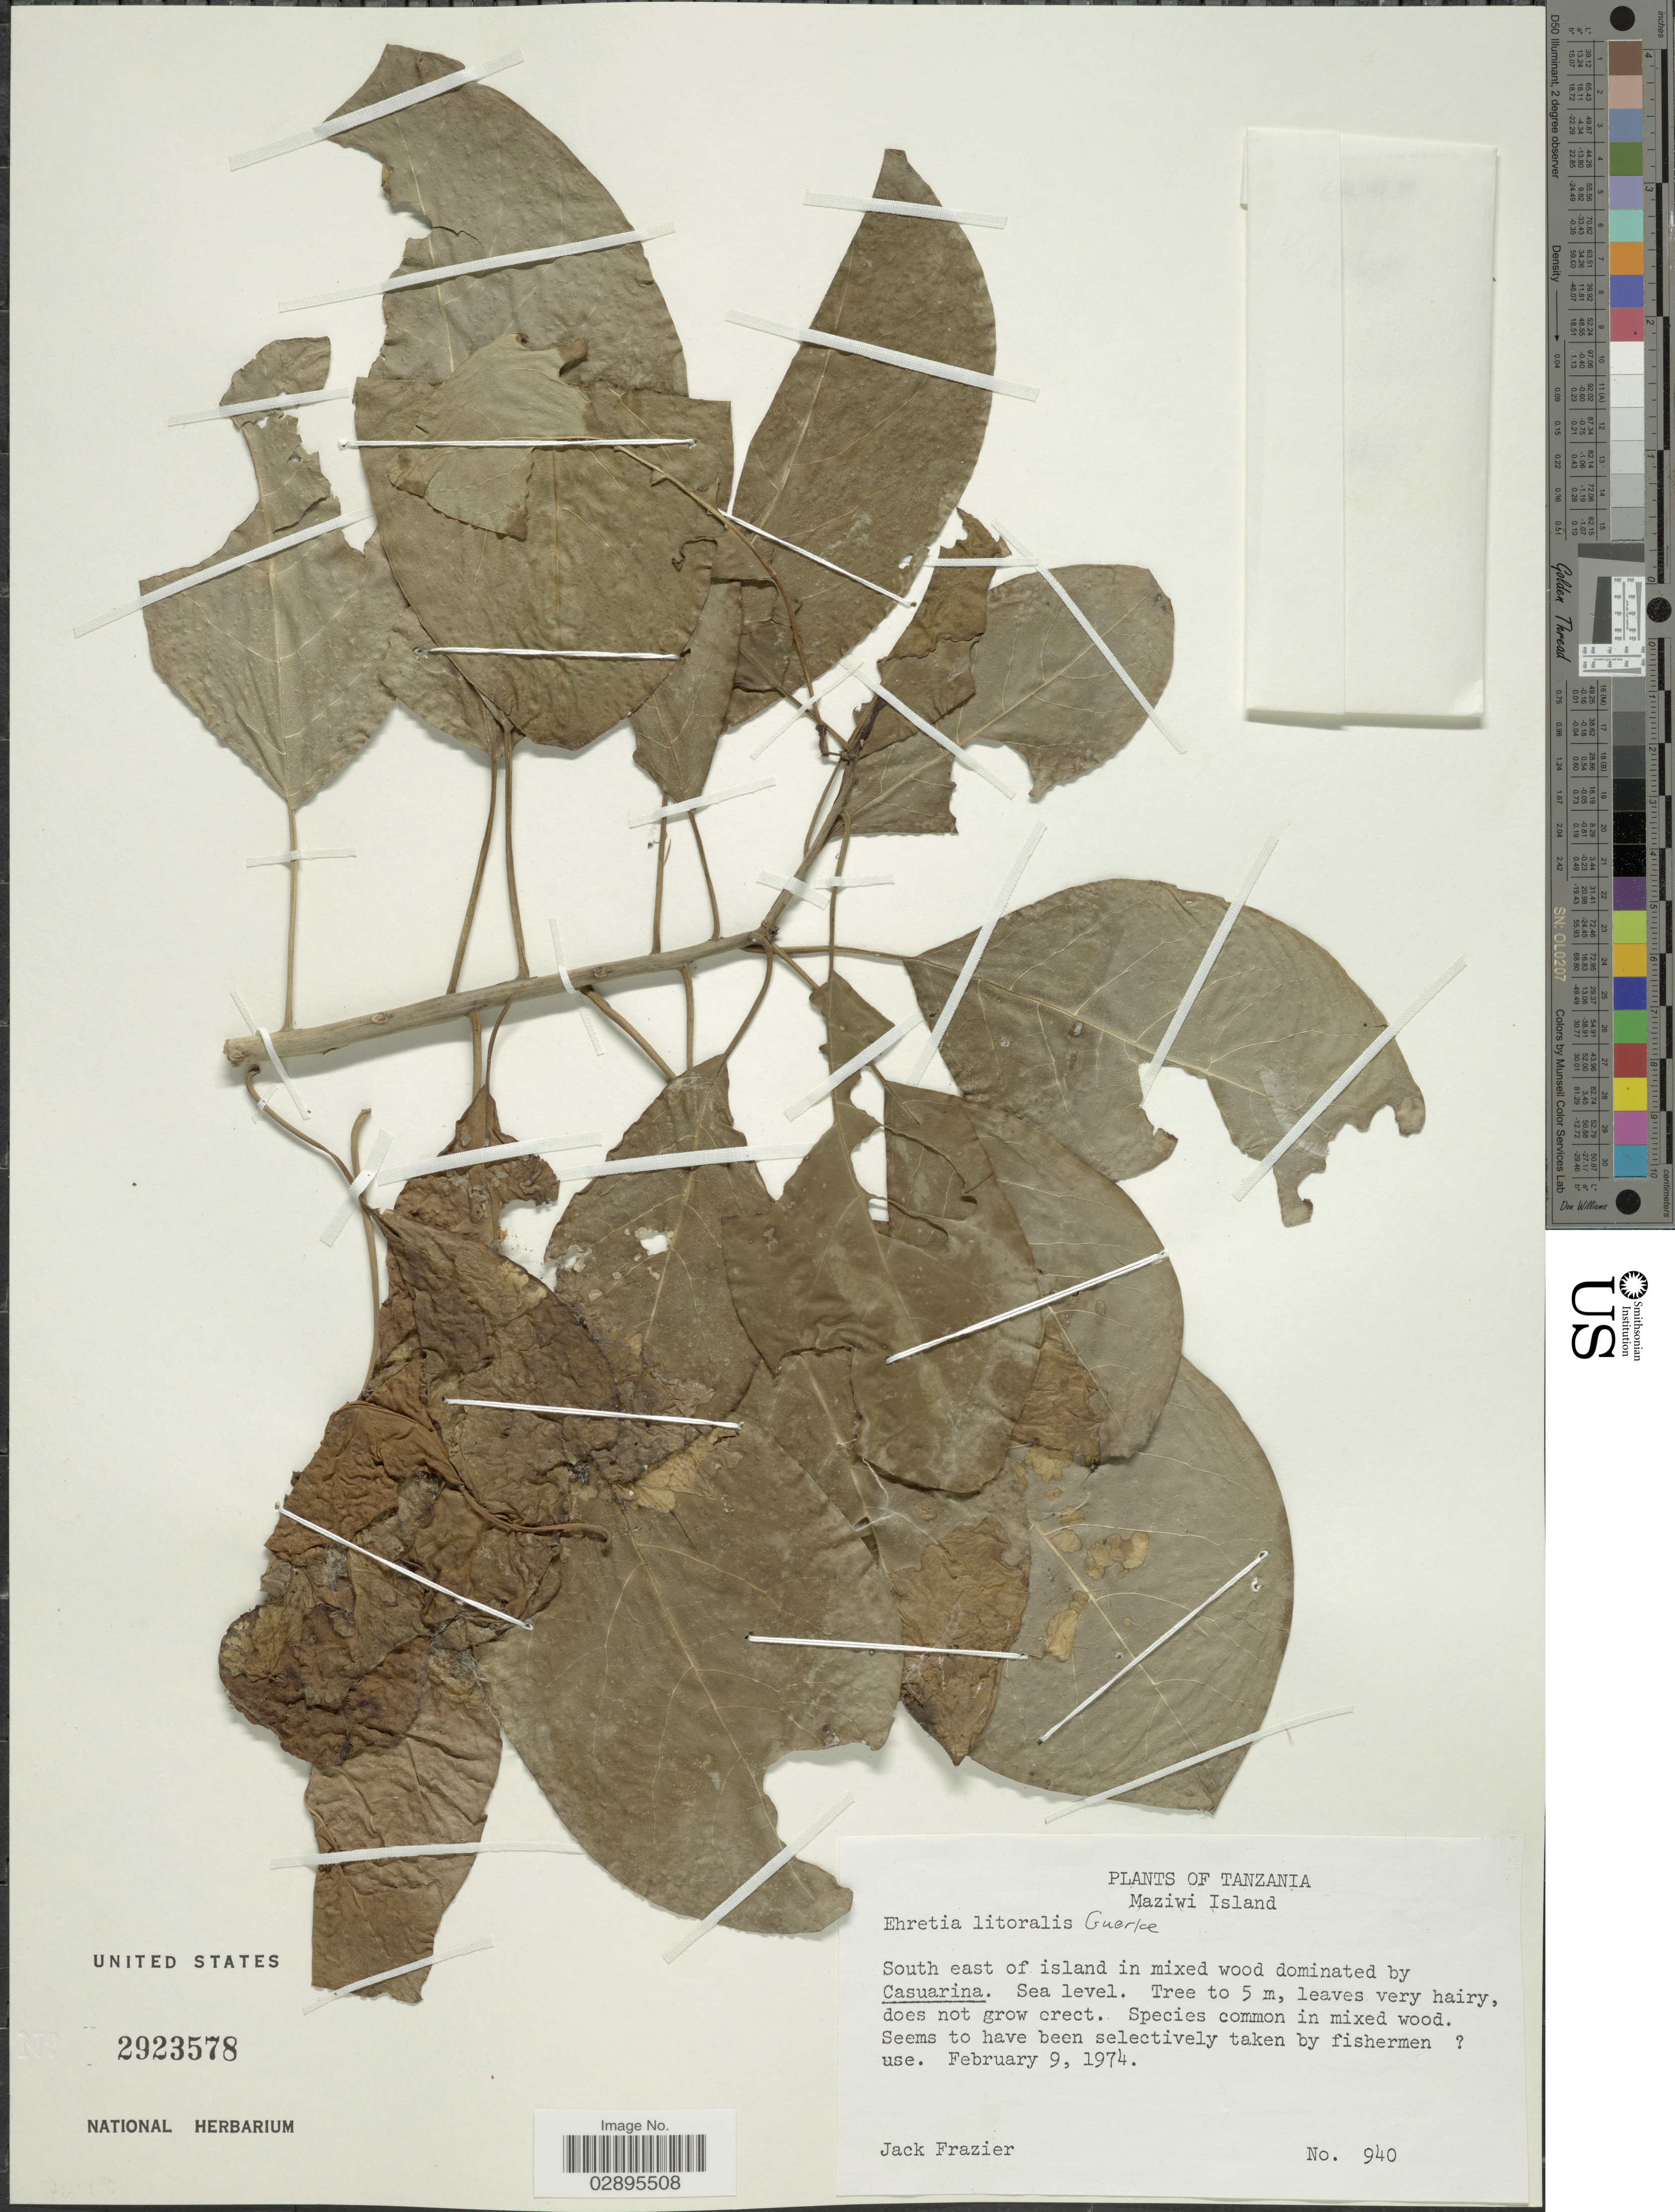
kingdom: Plantae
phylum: Tracheophyta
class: Magnoliopsida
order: Boraginales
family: Ehretiaceae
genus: Ehretia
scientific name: Ehretia littoralis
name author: Gürke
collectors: J. Frazier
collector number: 940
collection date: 1974-02-09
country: Tanzania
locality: Maziwi Island. South eas of island in mixed wood dominated by Casuarina.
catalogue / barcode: US 2923578